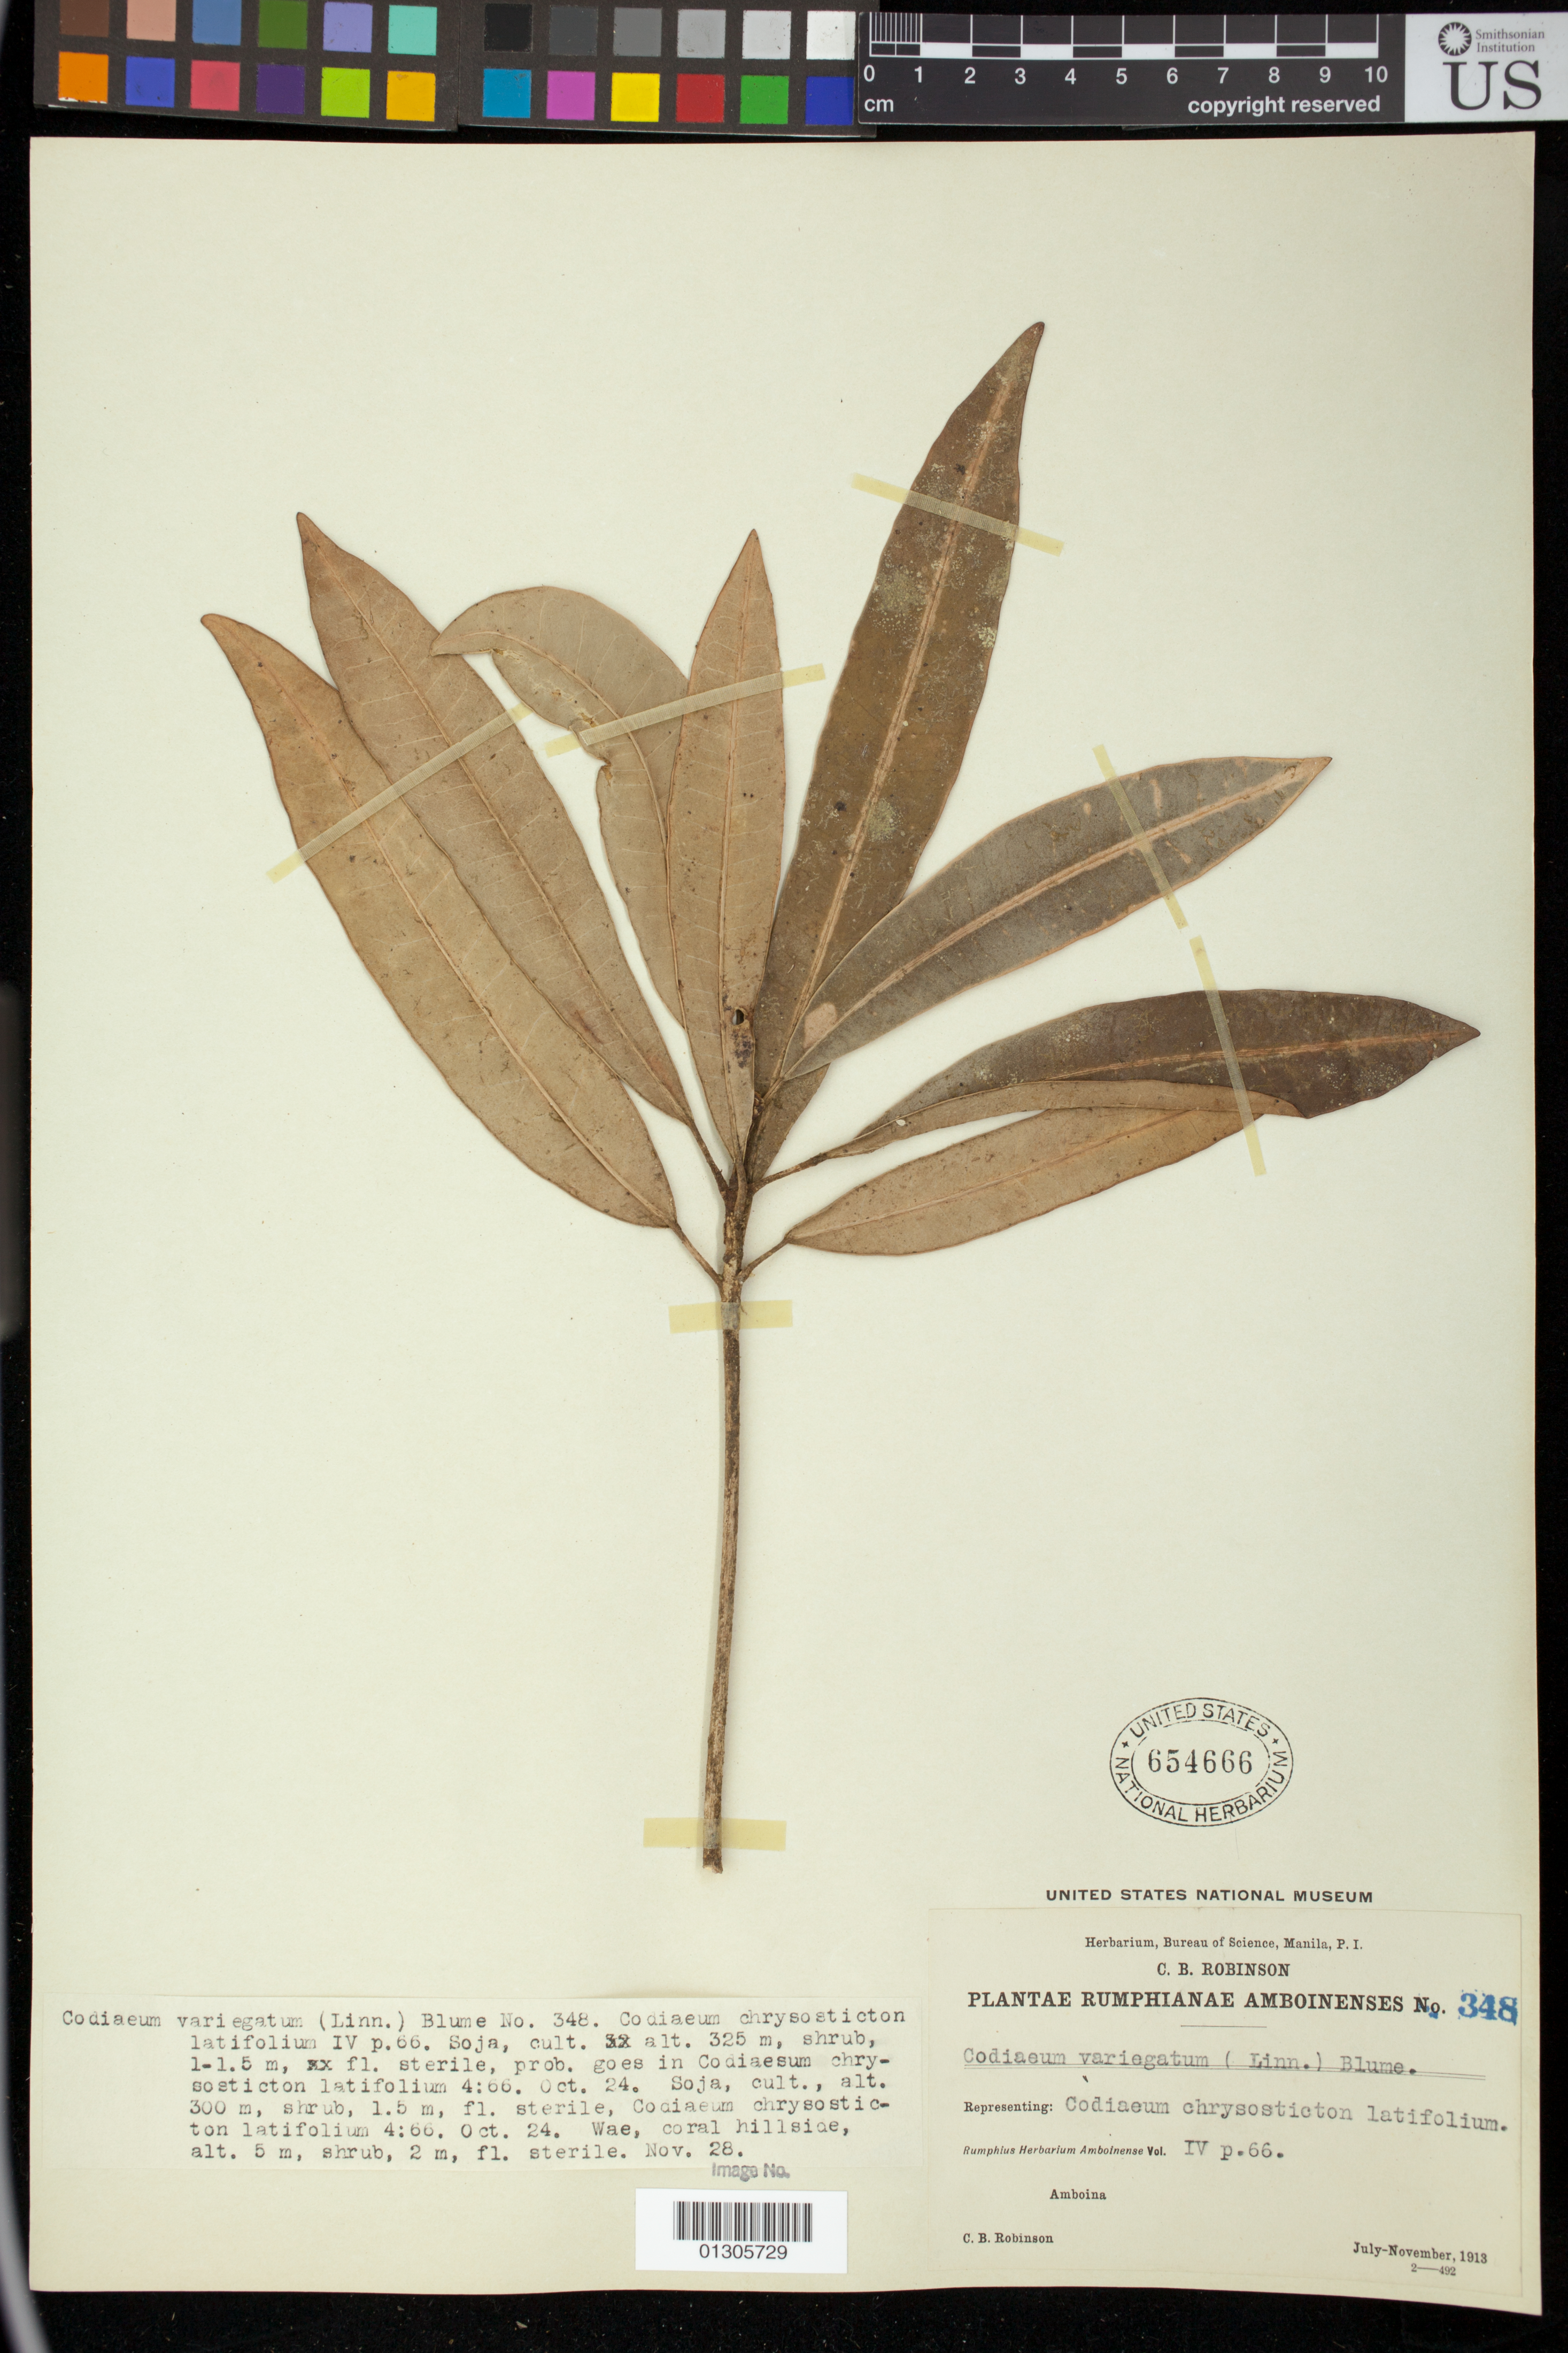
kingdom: Plantae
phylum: Tracheophyta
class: Magnoliopsida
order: Malpighiales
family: Euphorbiaceae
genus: Codiaeum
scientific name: Codiaeum variegatum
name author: (L.) Rumph. ex A. Juss.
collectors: C. Robinson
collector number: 348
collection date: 1913-07-01/1913-11-30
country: Indonesia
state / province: Maluku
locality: Ambon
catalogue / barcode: US 654666